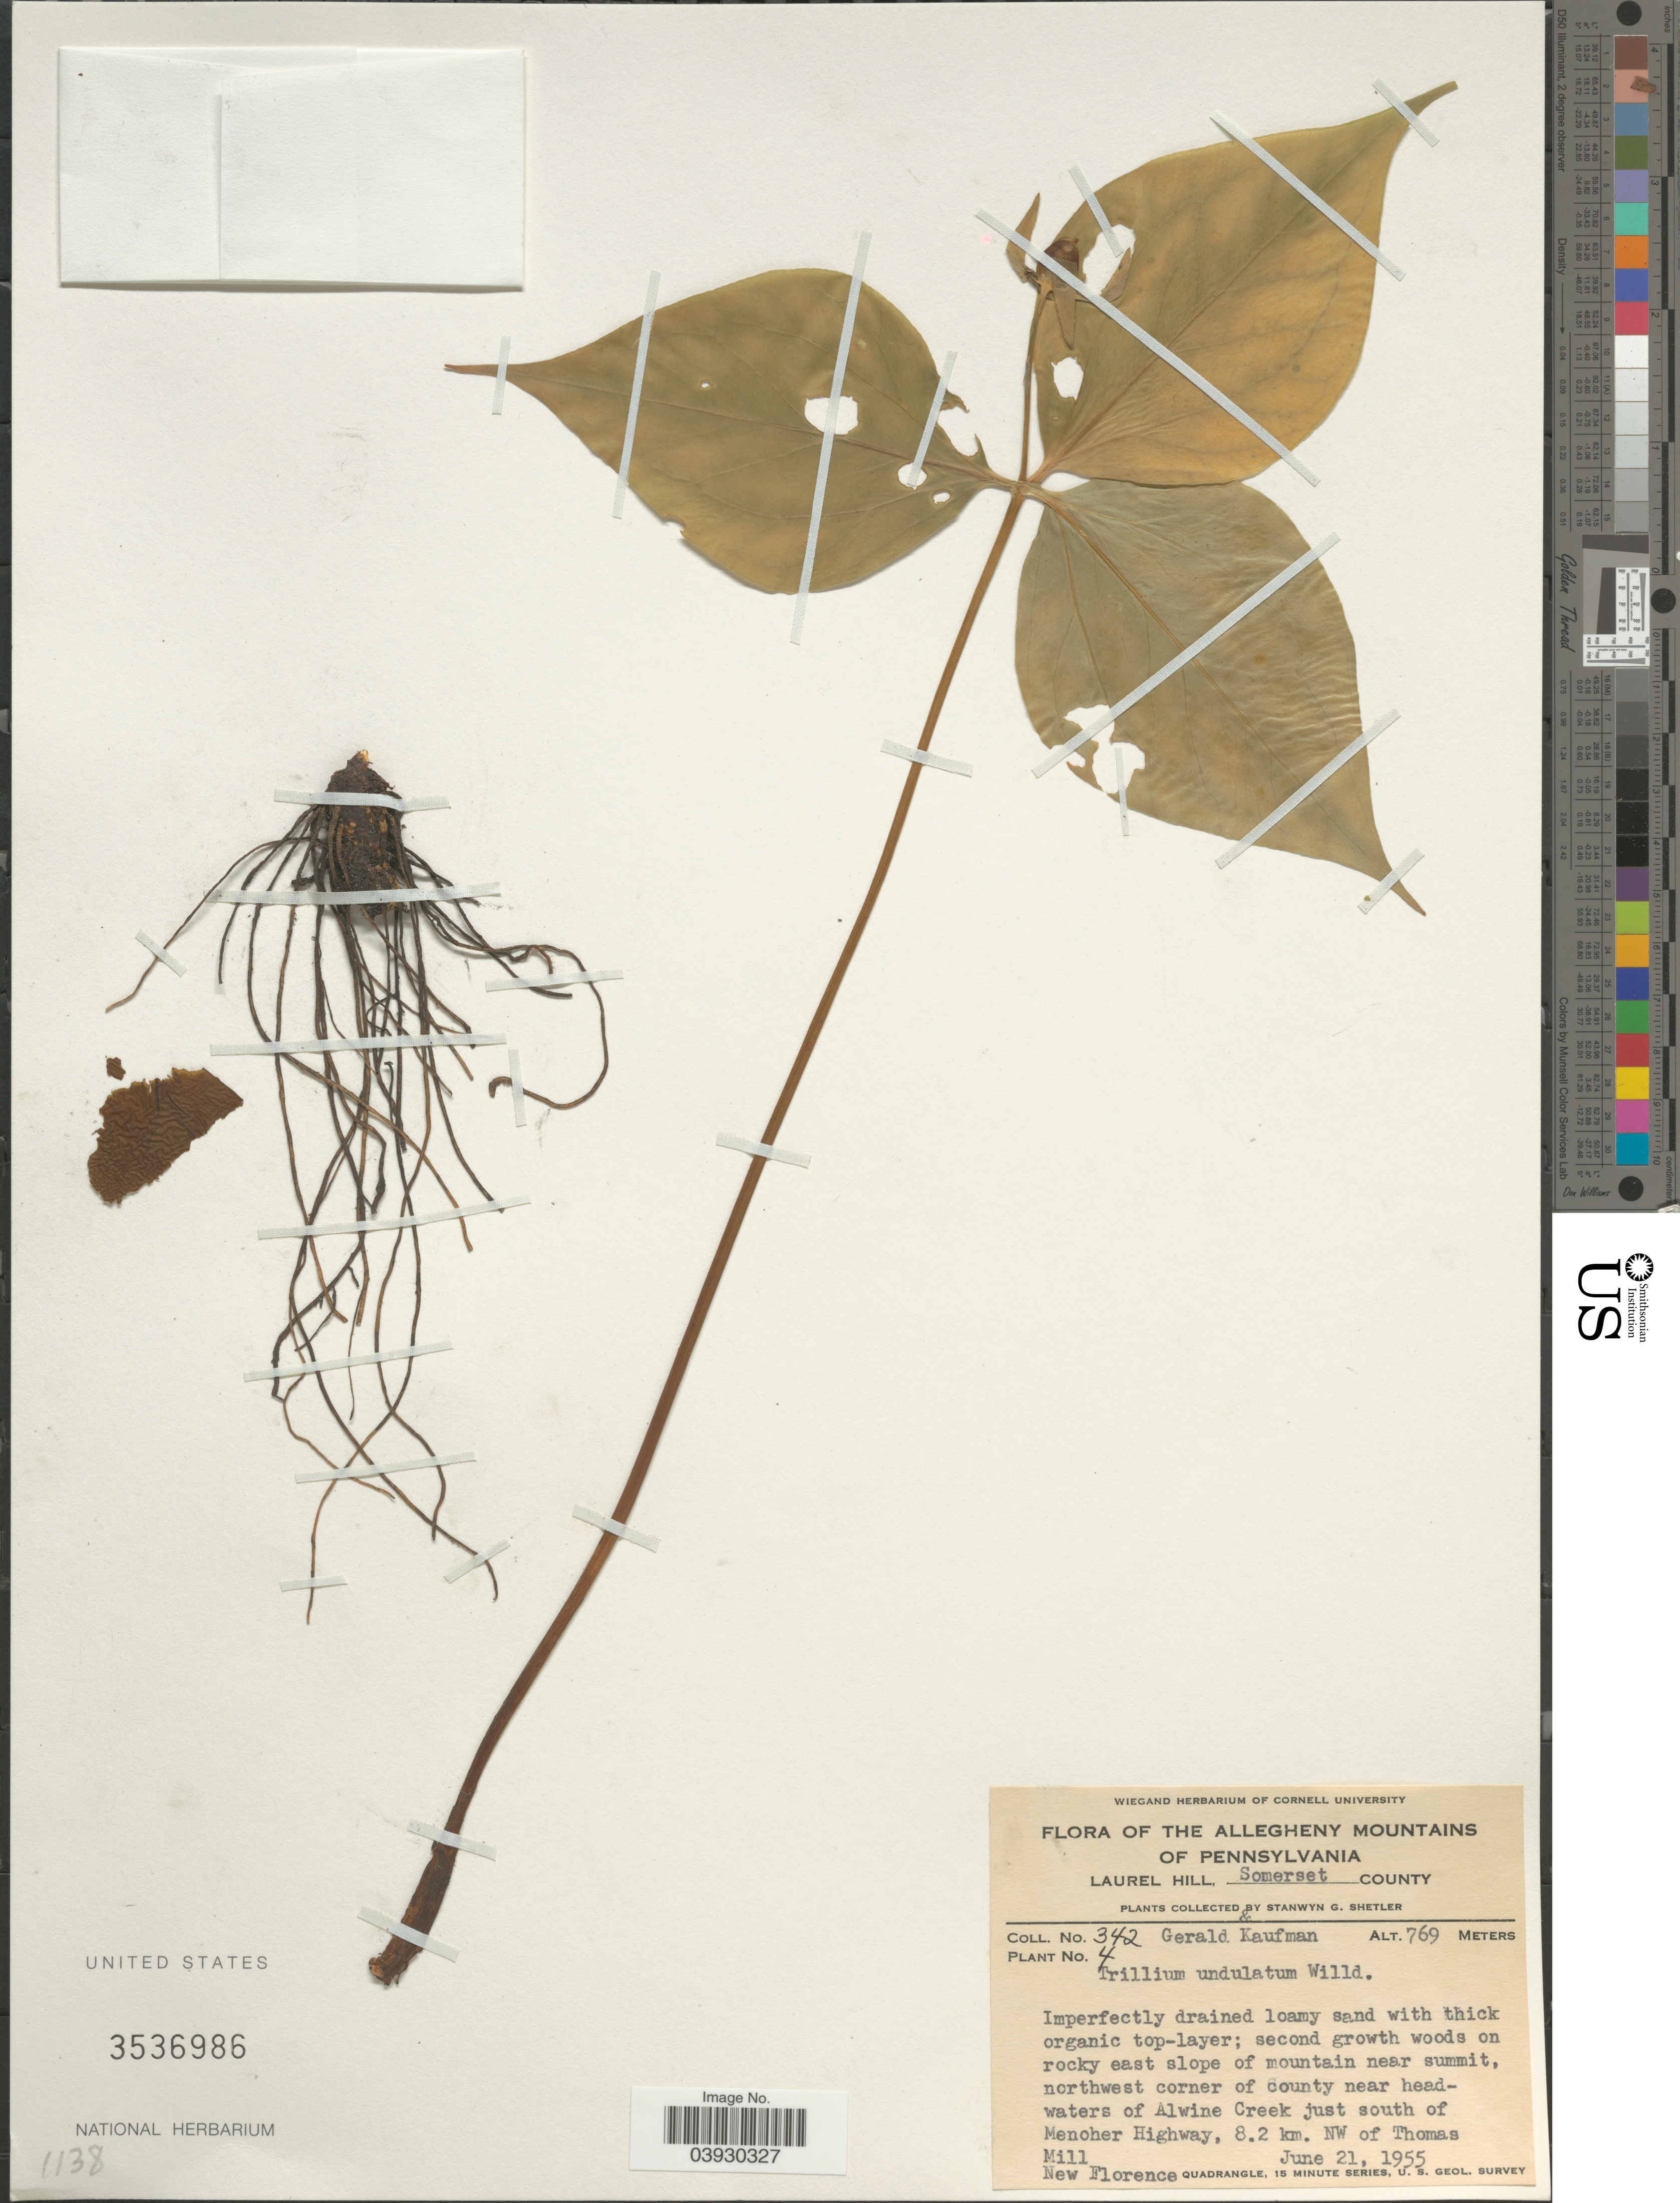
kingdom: Plantae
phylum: Tracheophyta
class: Liliopsida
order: Liliales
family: Melanthiaceae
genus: Trillium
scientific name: Trillium undulatum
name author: Willd.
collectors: S. Shetler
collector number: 342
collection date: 1955-06-21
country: United States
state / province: Pennsylvania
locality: The Allegheny Mountains of Pennsylvania. Laurel Hill, Somerset County. Second growth woods on rocky east slope of mountain near summit, northwest corner of county near headwaters of Alwine Creek just south of Menoher Highway, 8.2 km. NW of Thomas Mill.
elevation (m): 769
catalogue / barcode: US 3536986